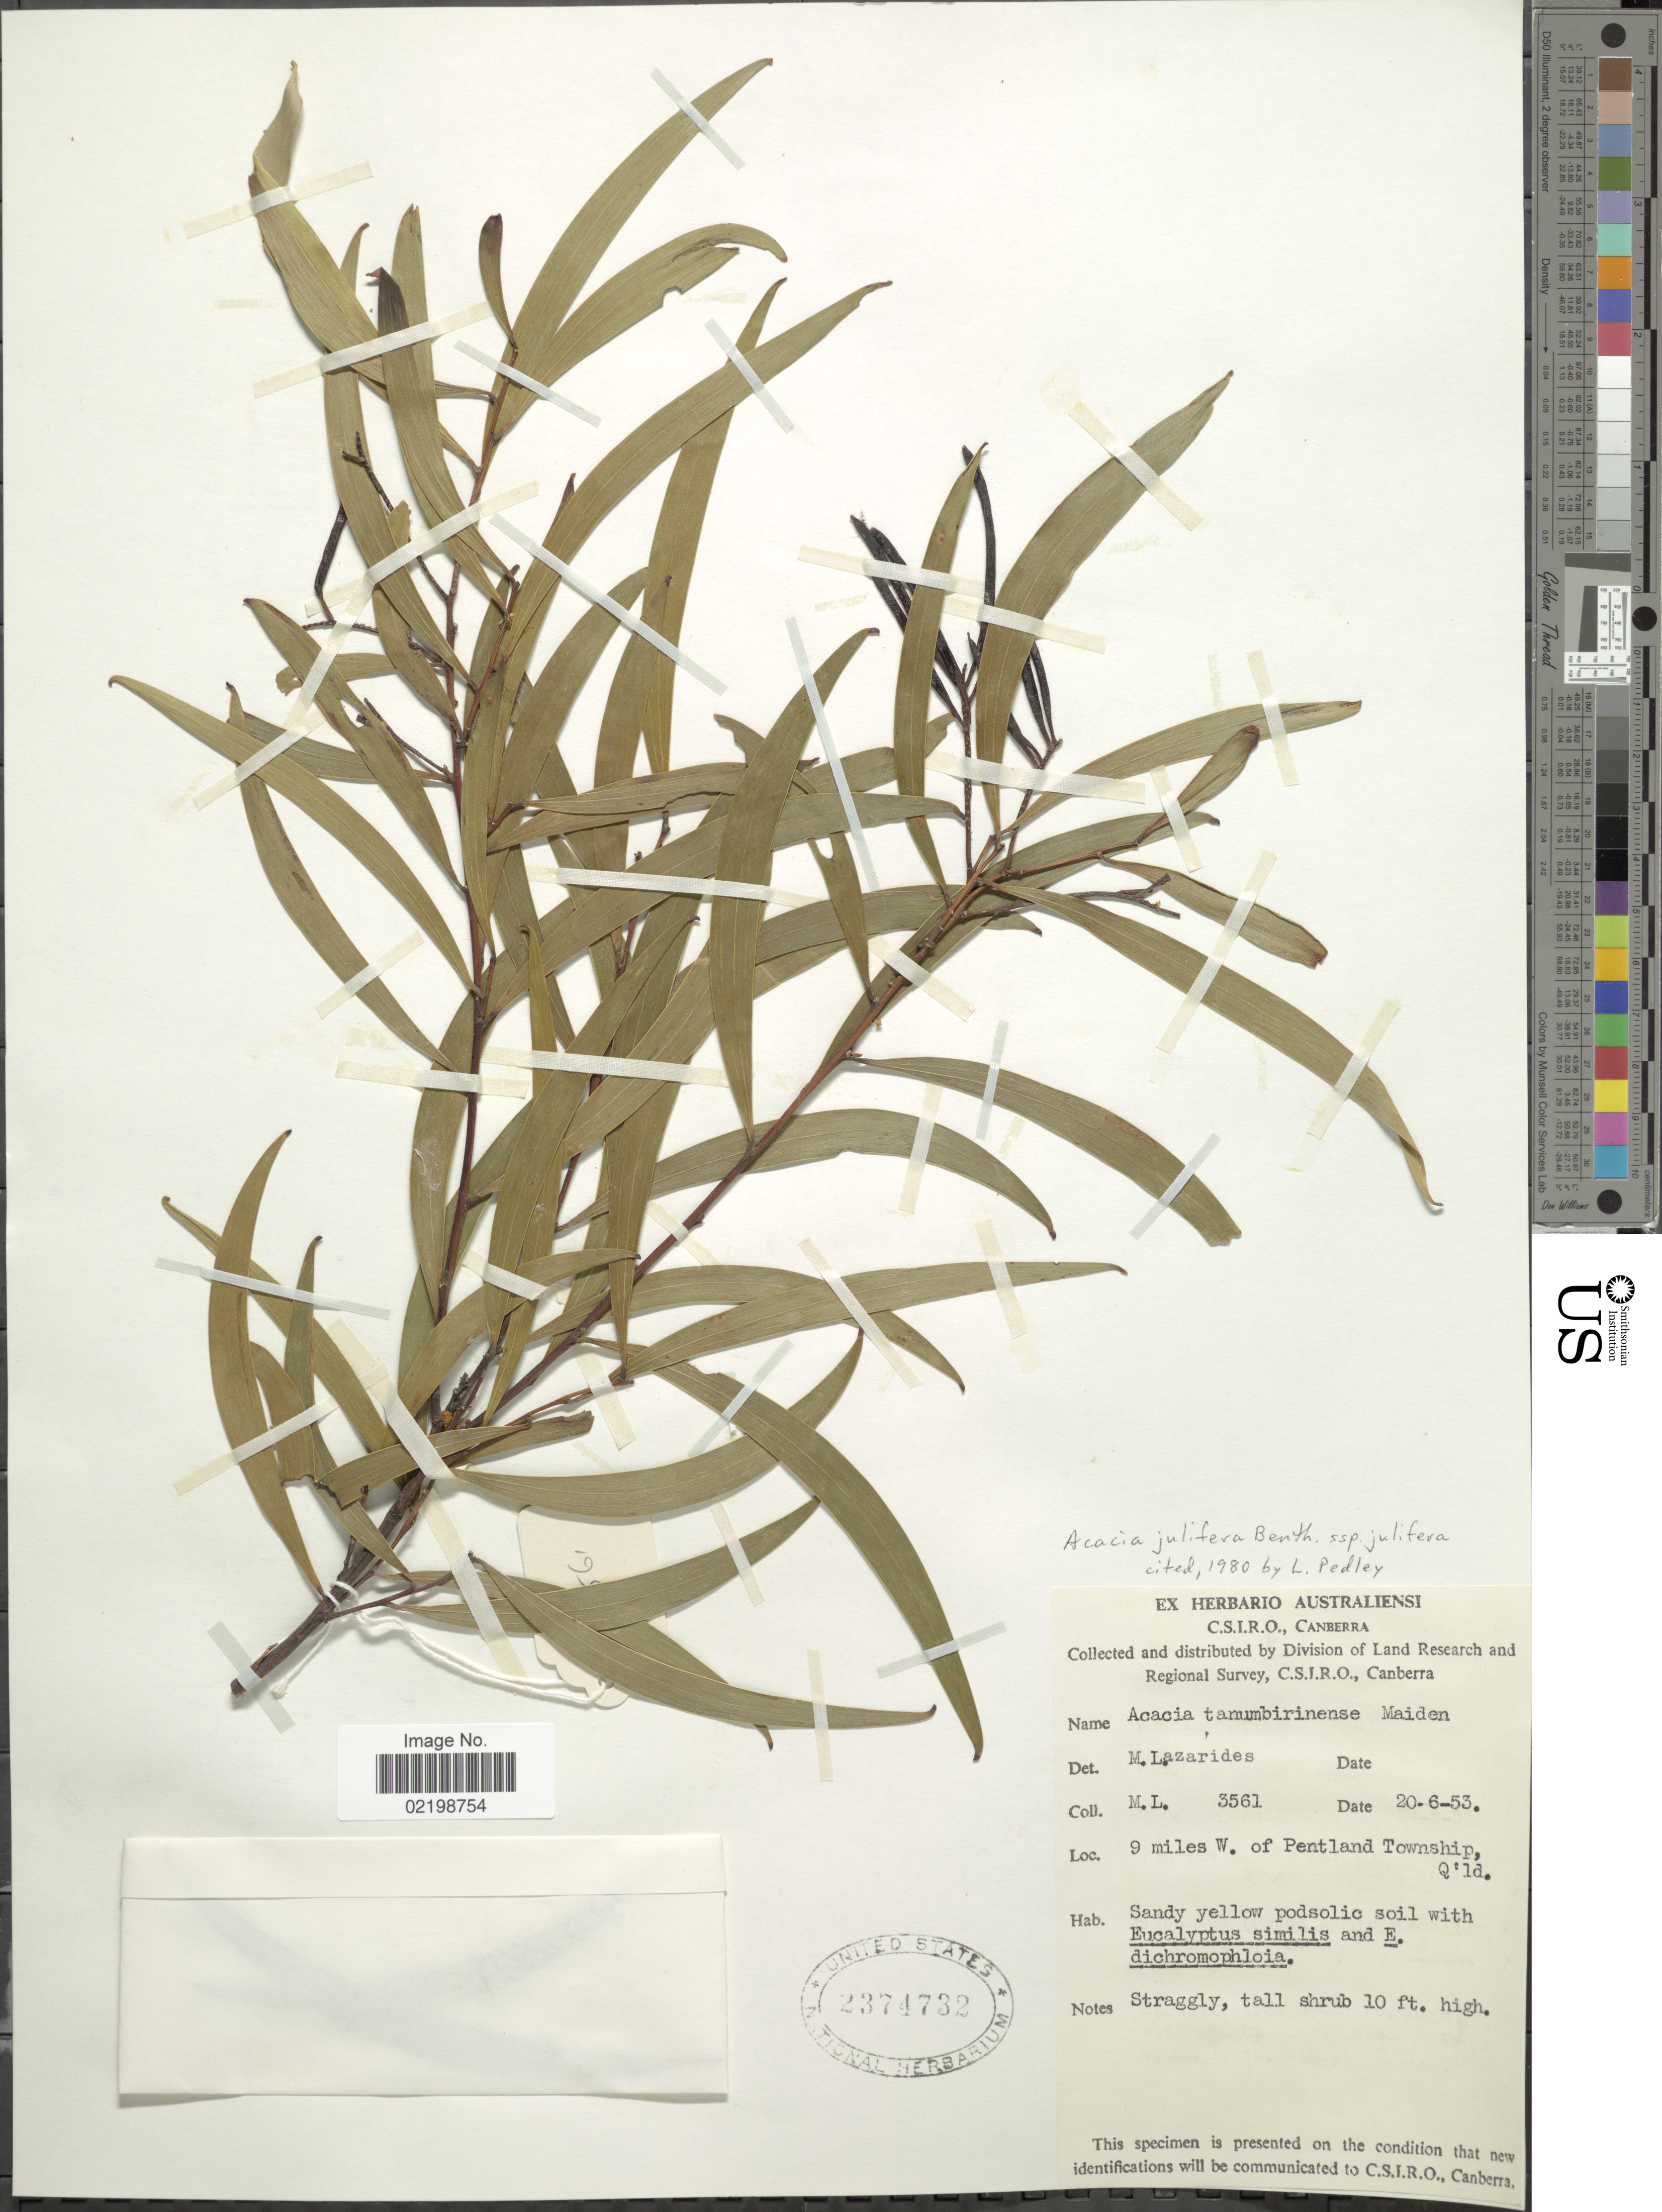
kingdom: Plantae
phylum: Tracheophyta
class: Magnoliopsida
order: Fabales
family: Fabaceae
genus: Acacia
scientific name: Acacia julifera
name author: Benth.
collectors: M. Lazarides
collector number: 3561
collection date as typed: Transcribed d/m/y: 20/6/53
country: Australia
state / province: Queensland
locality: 9 miles W. of Pentland Township, Q'ld.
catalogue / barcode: US 2374732